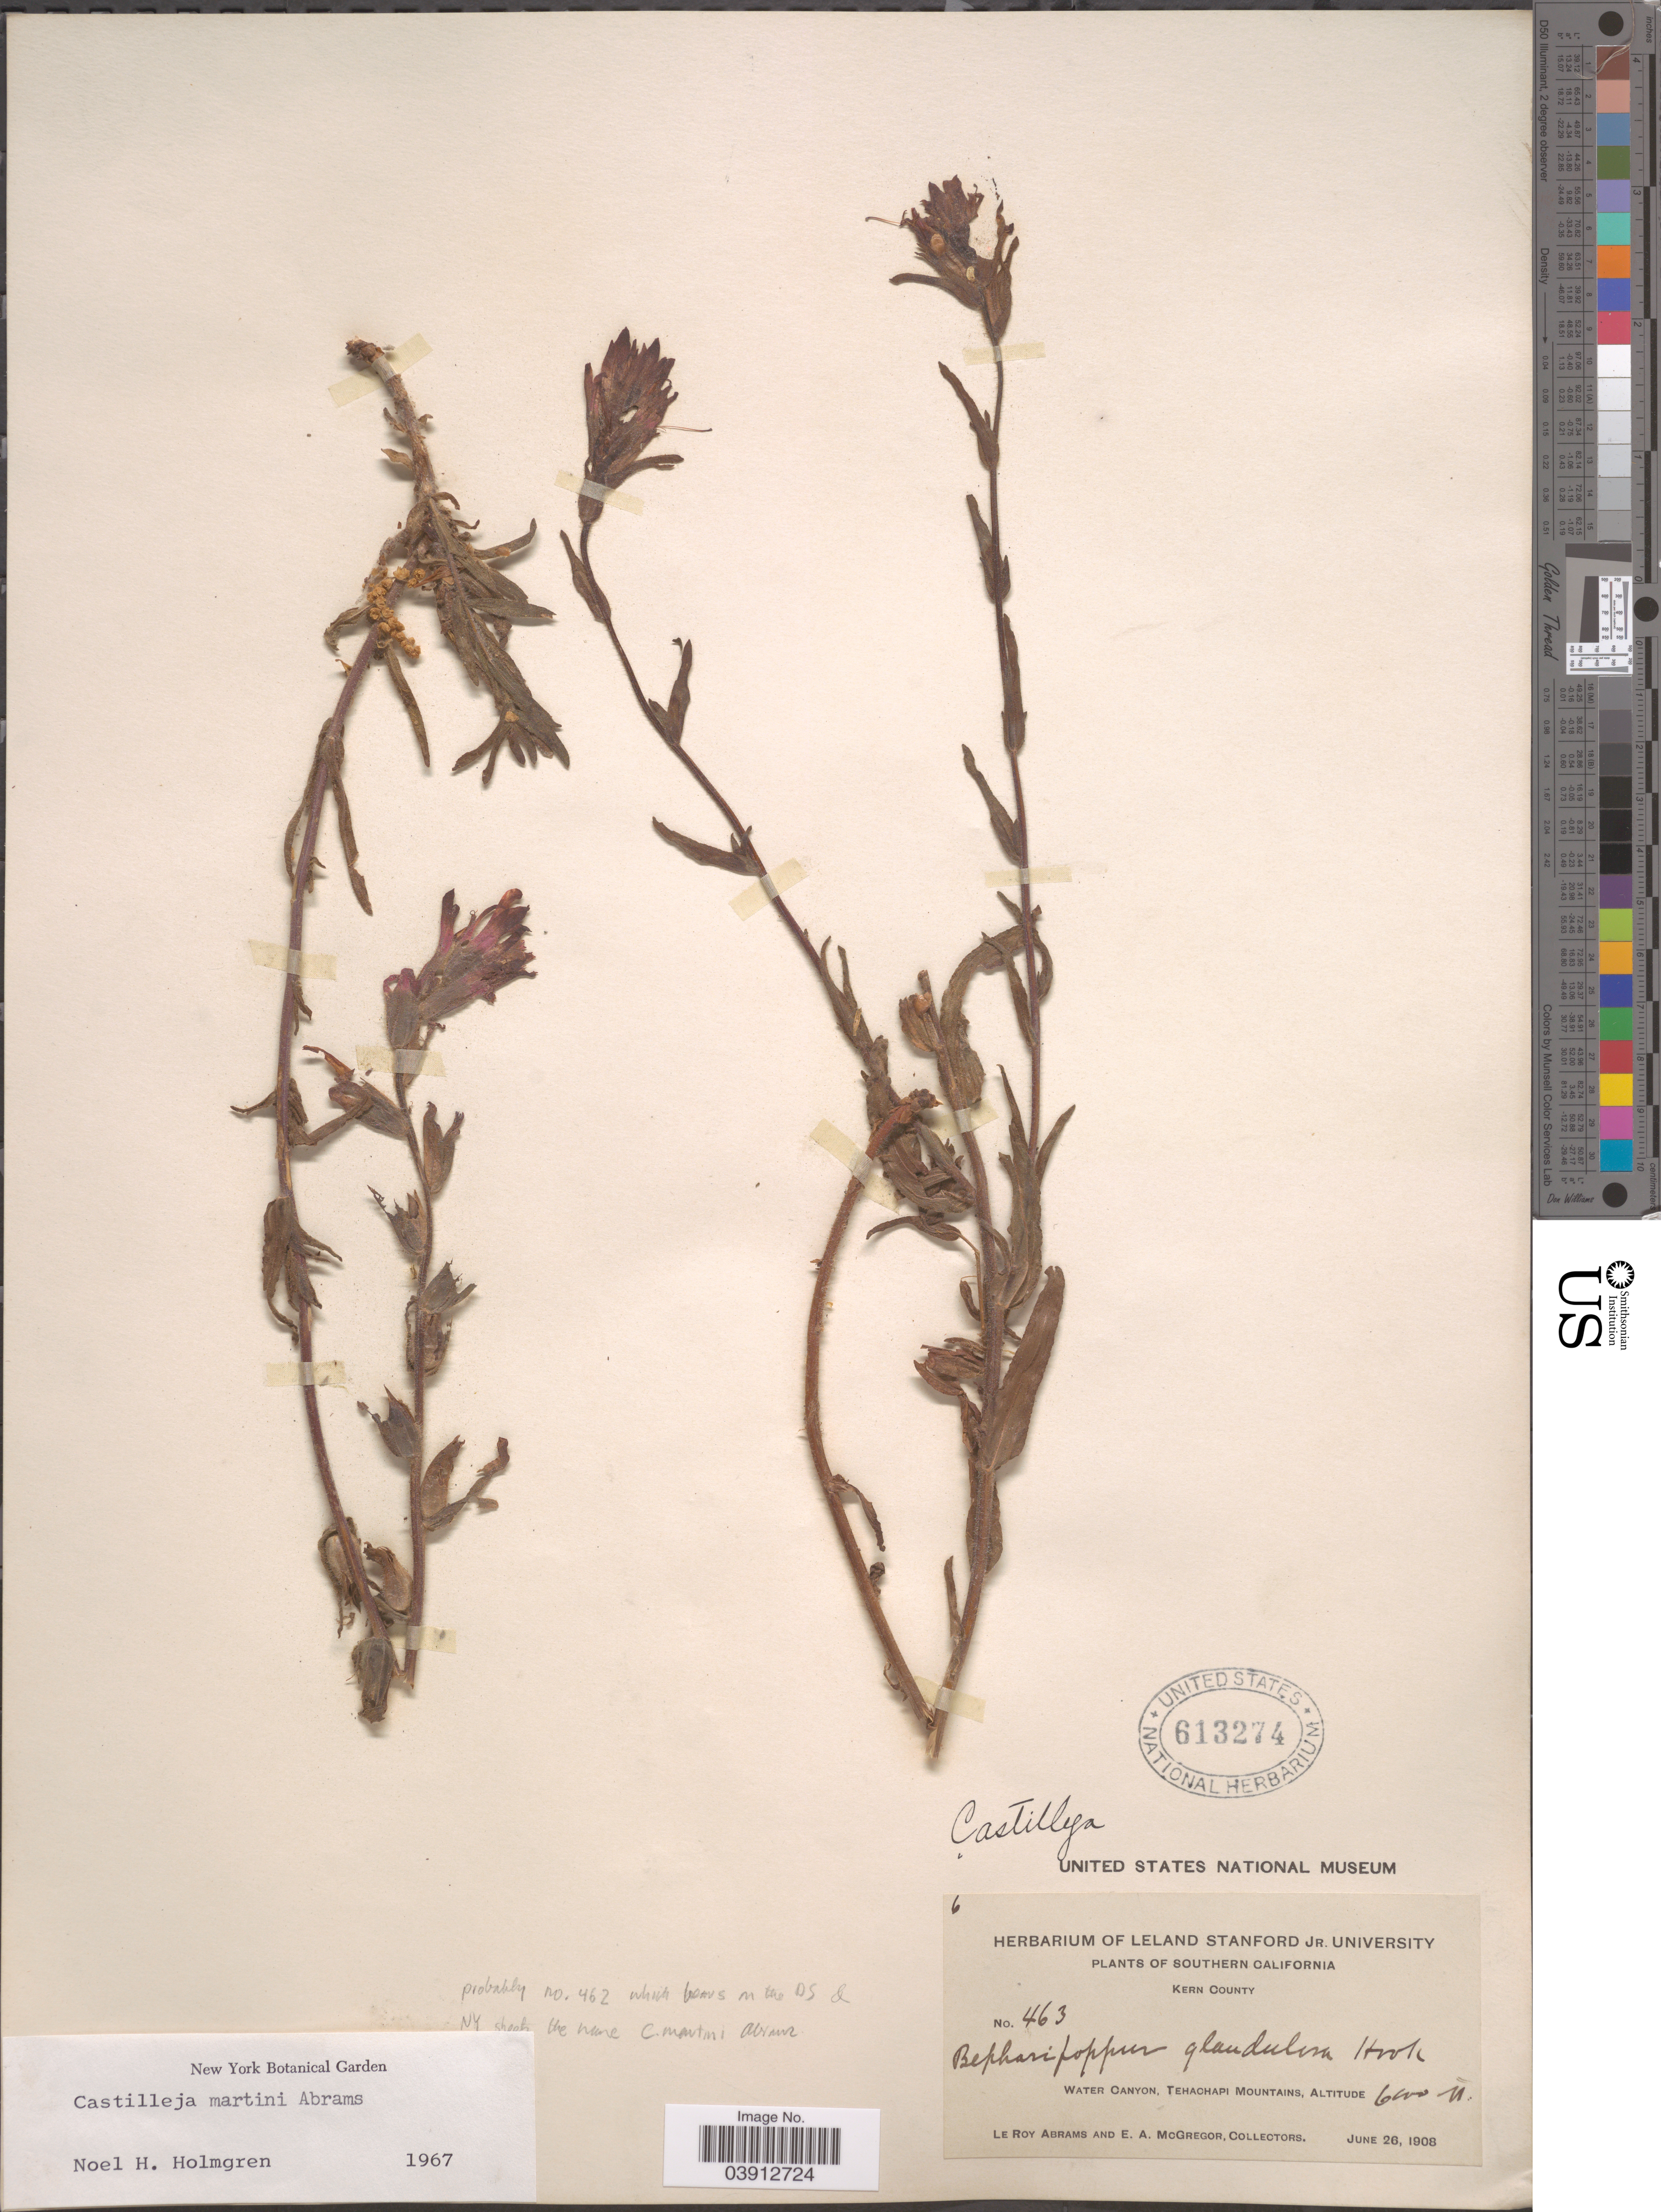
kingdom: Plantae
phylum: Tracheophyta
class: Magnoliopsida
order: Lamiales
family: Orobanchaceae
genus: Castilleja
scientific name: Castilleja martinii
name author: Abrams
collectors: L. Abrams & E. A. McGregor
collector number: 463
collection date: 1908-06-26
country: United States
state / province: California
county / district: Kern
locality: Southern California. Kern County. Water Canyon, Tehachapi Mountains.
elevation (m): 6000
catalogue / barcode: US 613274